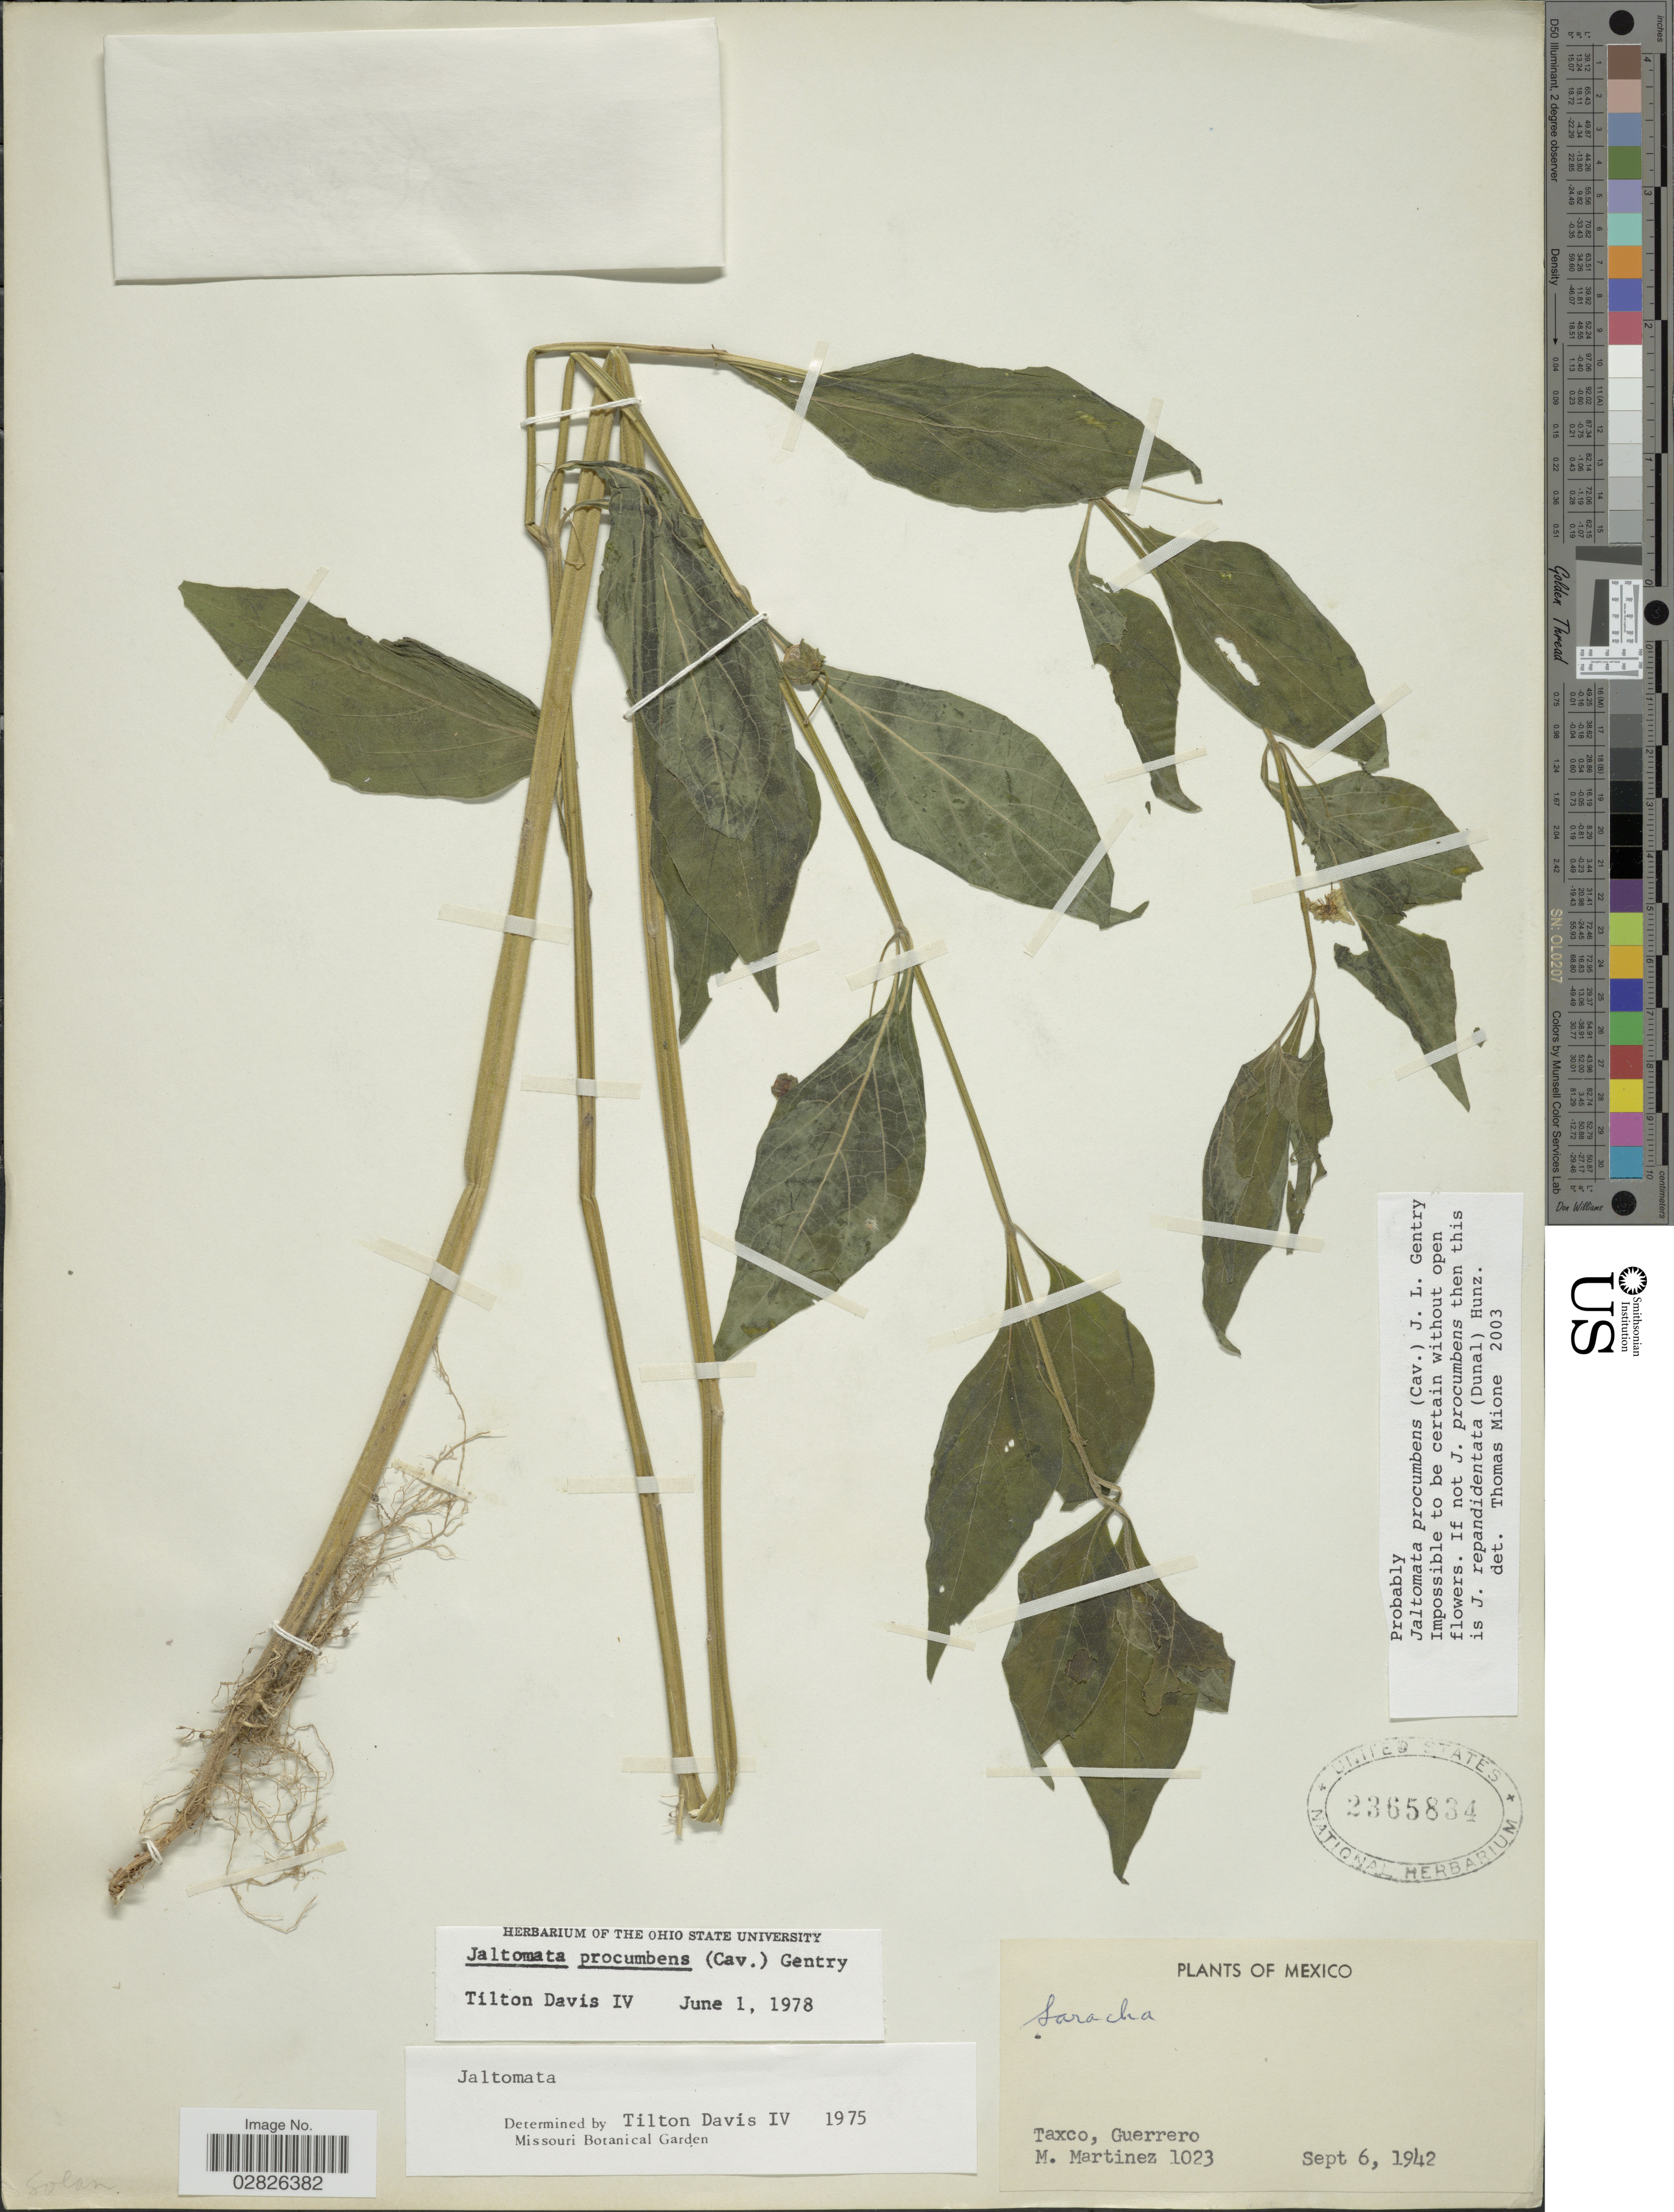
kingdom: Plantae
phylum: Tracheophyta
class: Magnoliopsida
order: Solanales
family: Solanaceae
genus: Jaltomata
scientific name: Jaltomata procumbens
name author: (Cav.) J.L. Gentry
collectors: M. Martinez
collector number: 1023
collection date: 1942-09-06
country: Mexico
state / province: Guerrero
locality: Taxco.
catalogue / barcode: US 2365834